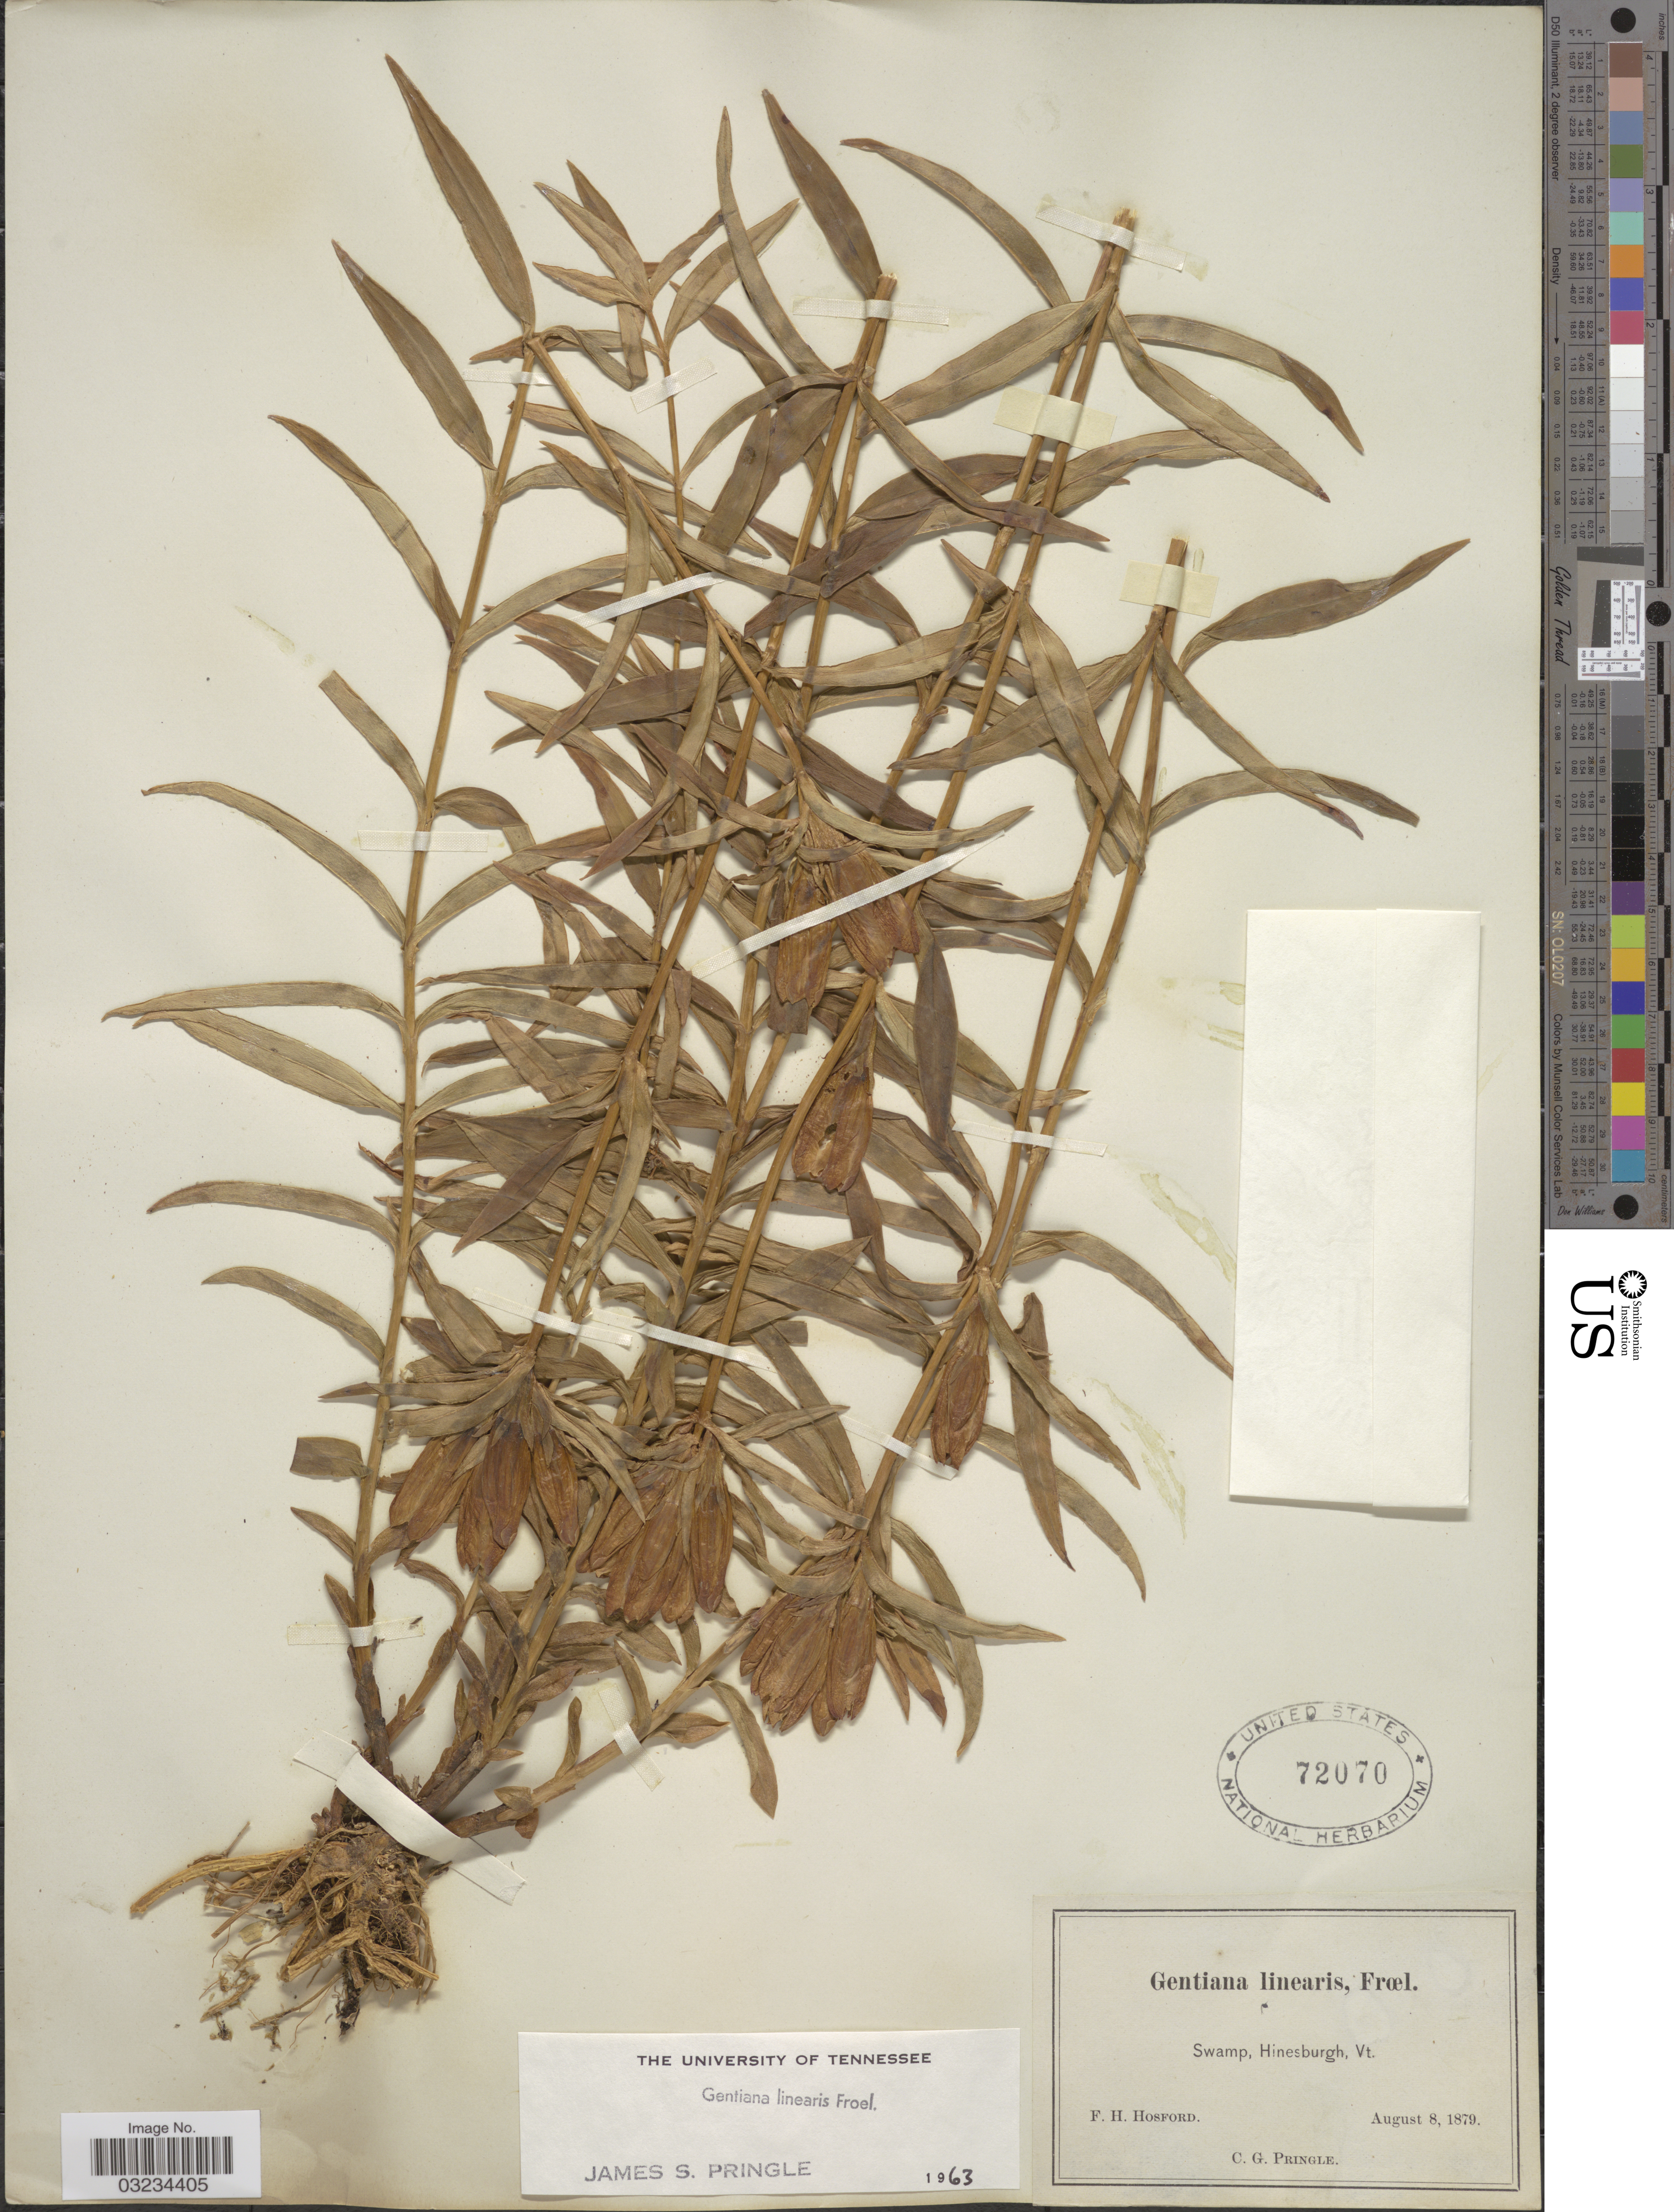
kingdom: Plantae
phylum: Tracheophyta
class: Magnoliopsida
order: Gentianales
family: Gentianaceae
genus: Gentiana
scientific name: Gentiana linearis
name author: Froel.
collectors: F. Hosford & C. G. Pringle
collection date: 1879-08-08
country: United States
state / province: Vermont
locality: Hinesburgh.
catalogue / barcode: US 72070